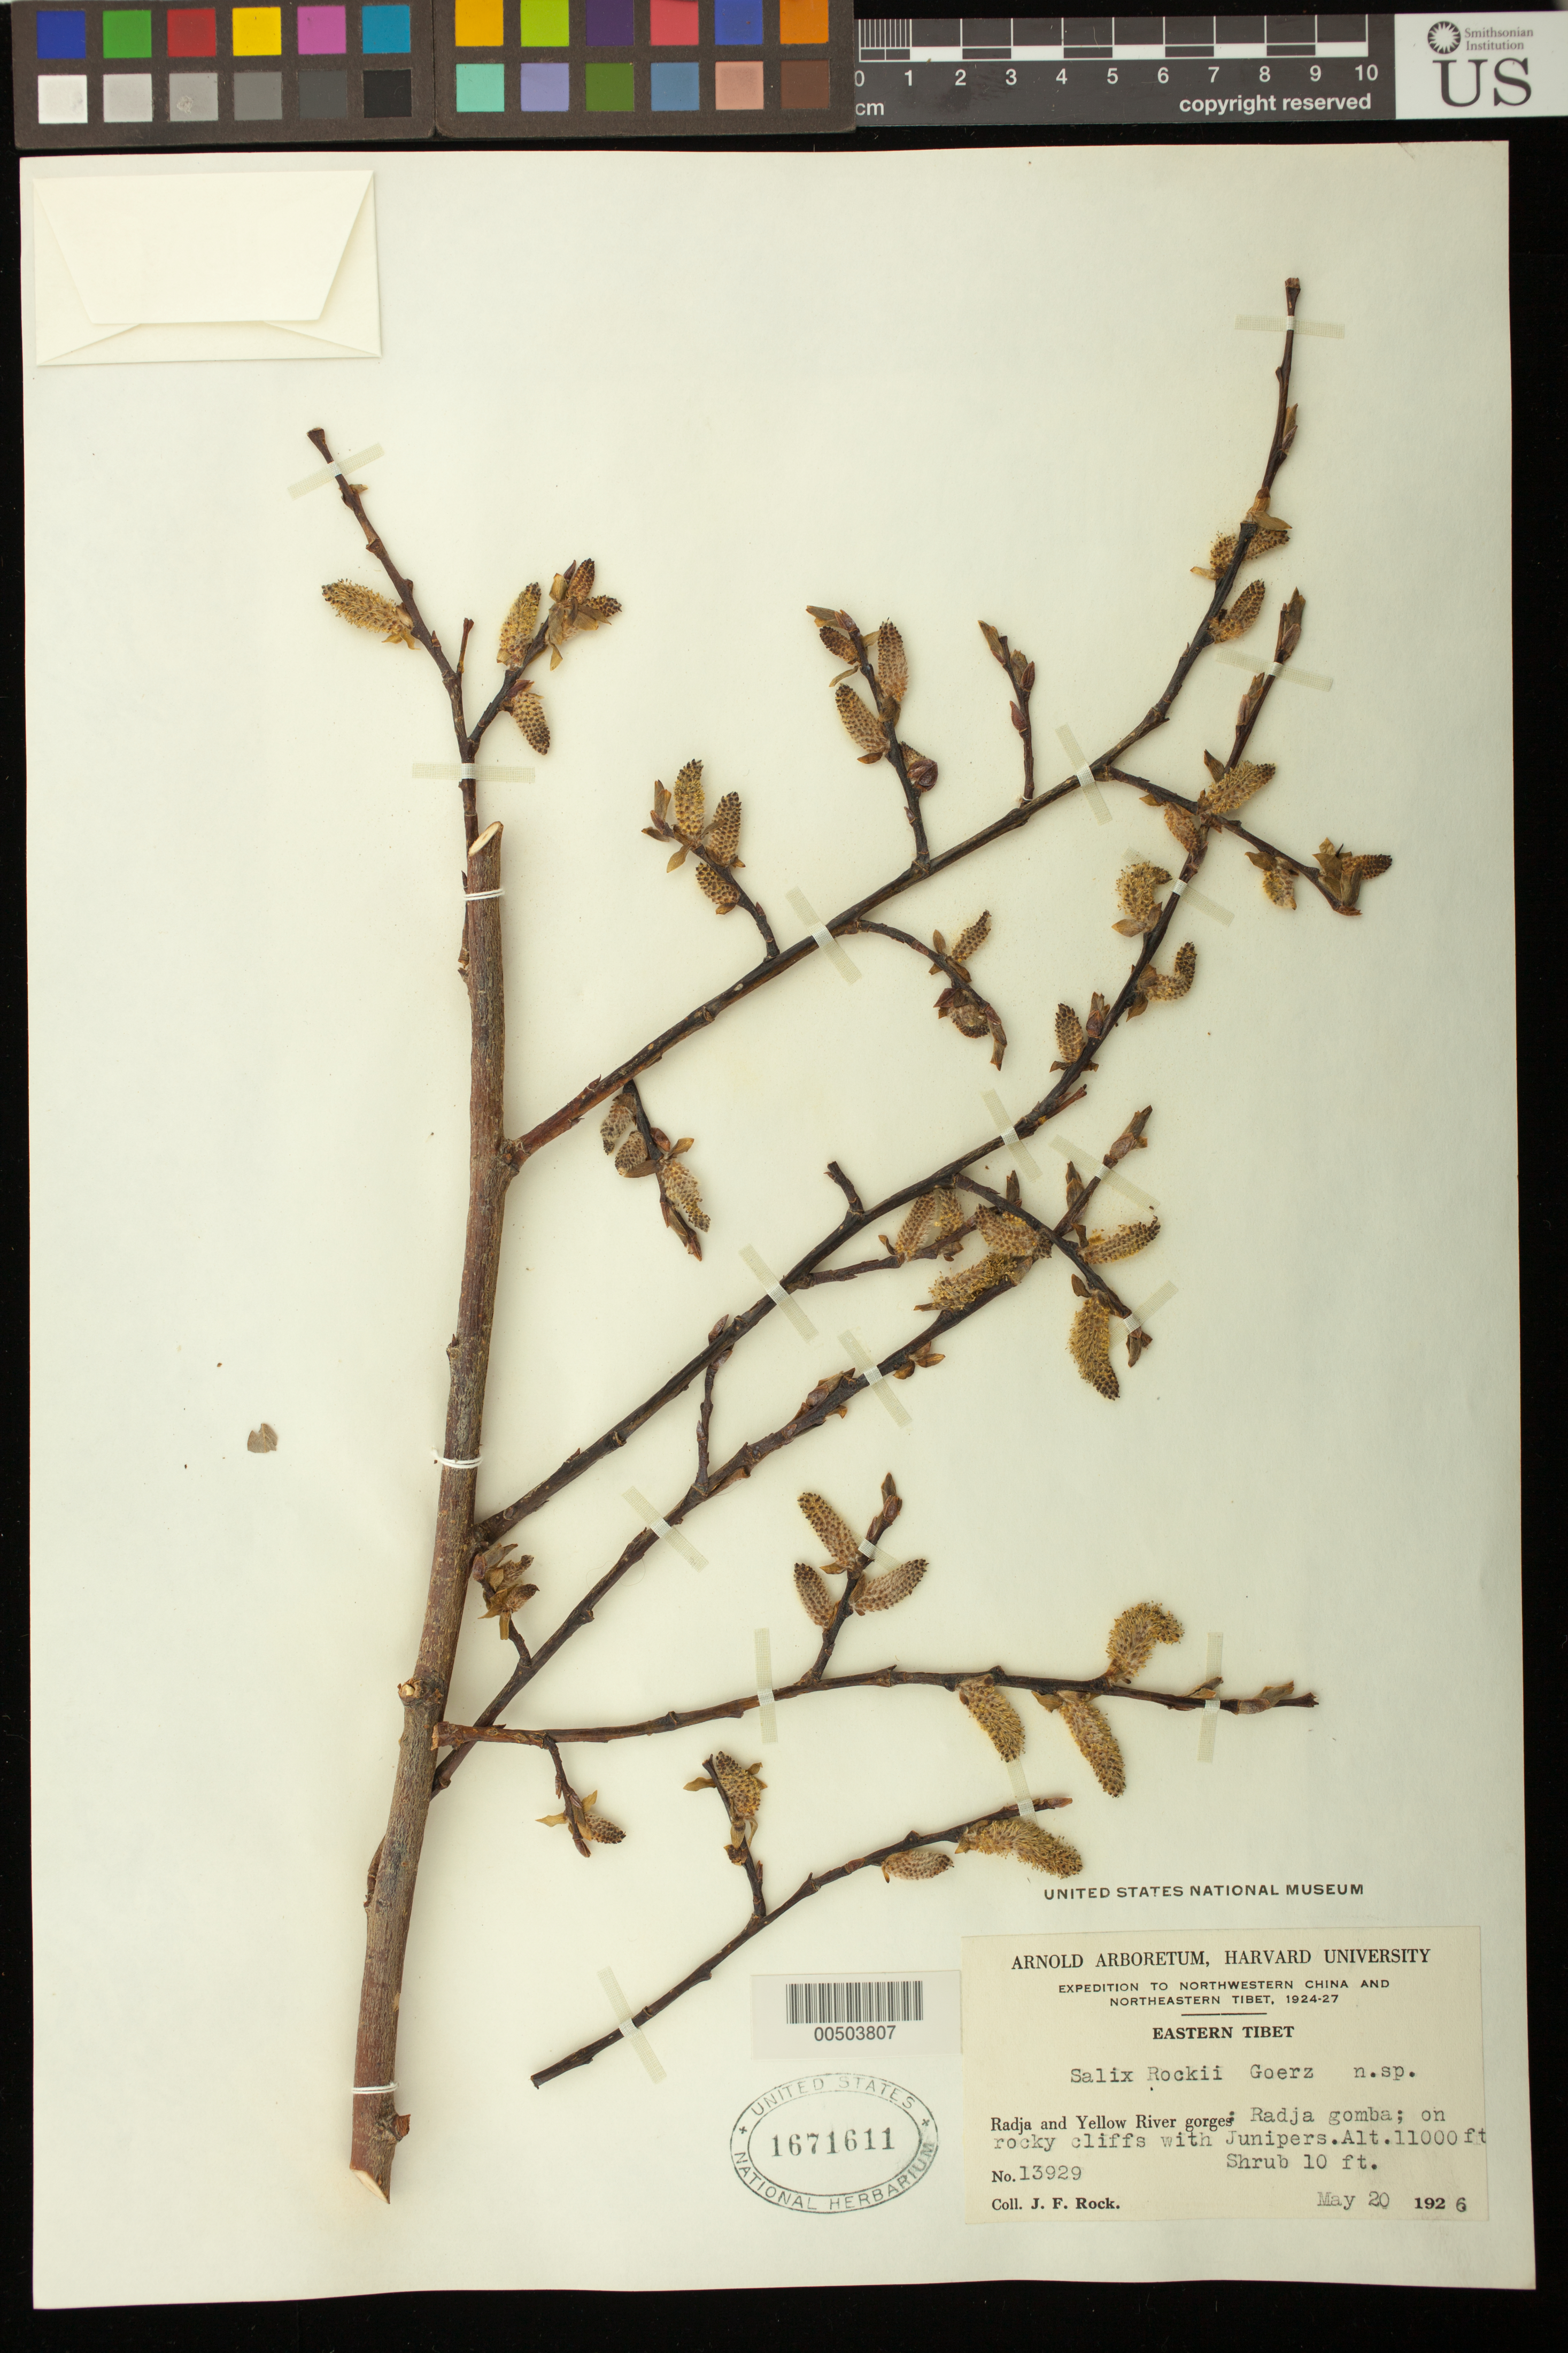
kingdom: Plantae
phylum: Tracheophyta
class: Magnoliopsida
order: Malpighiales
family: Salicaceae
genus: Salix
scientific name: Salix rockii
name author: Goerz in Rehder & Kobuski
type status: Isosyntype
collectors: J. F. Rock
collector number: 13929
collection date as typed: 20 May 1926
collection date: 1926-05-20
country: China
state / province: Xizang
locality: Eastern Tibet. Radja and Yellow River gorges: Radja gomba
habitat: Shrub 10 ft.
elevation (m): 3353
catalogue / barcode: US 1671611